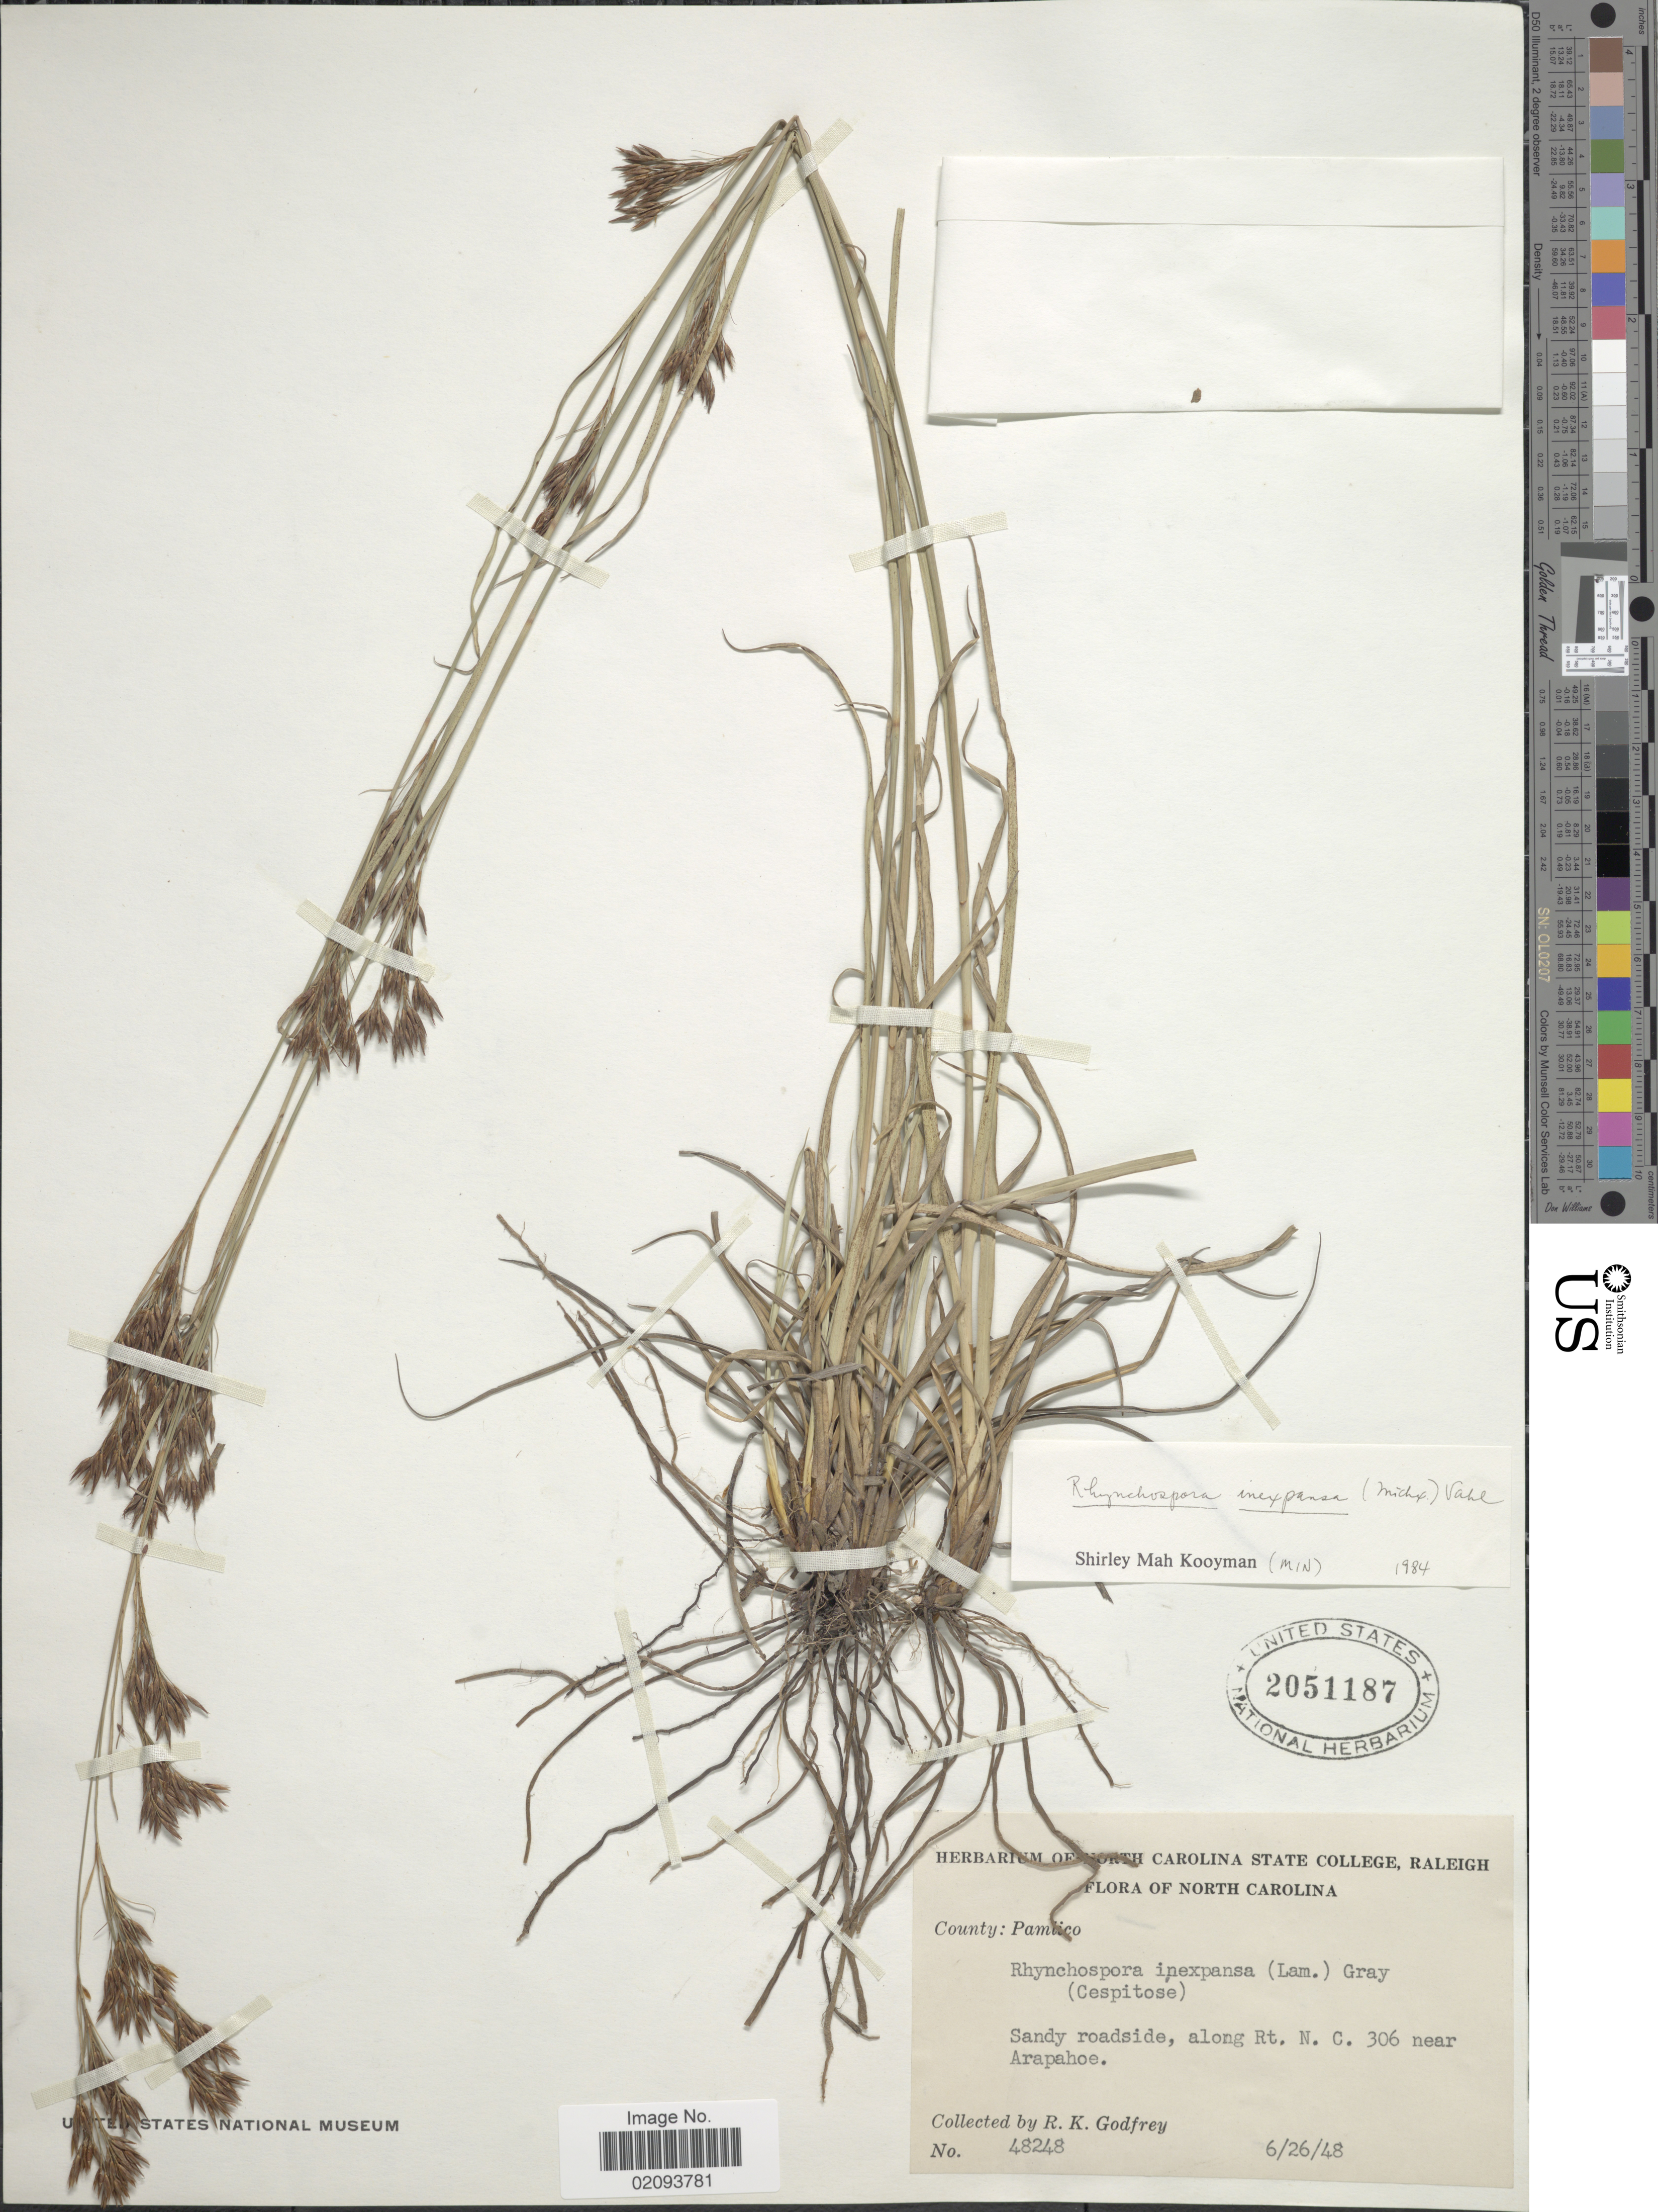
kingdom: Plantae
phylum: Tracheophyta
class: Liliopsida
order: Poales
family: Cyperaceae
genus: Rhynchospora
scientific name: Rhynchospora inexpansa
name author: (Michx.) Vahl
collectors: R. K. Godfrey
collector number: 48248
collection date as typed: Transcribed d/m/y: 26/6/48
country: United States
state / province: North Carolina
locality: County: Pamlico. Sandy roadside, along Rt. N.C. 306 near Arapahoe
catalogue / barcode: US 2051187